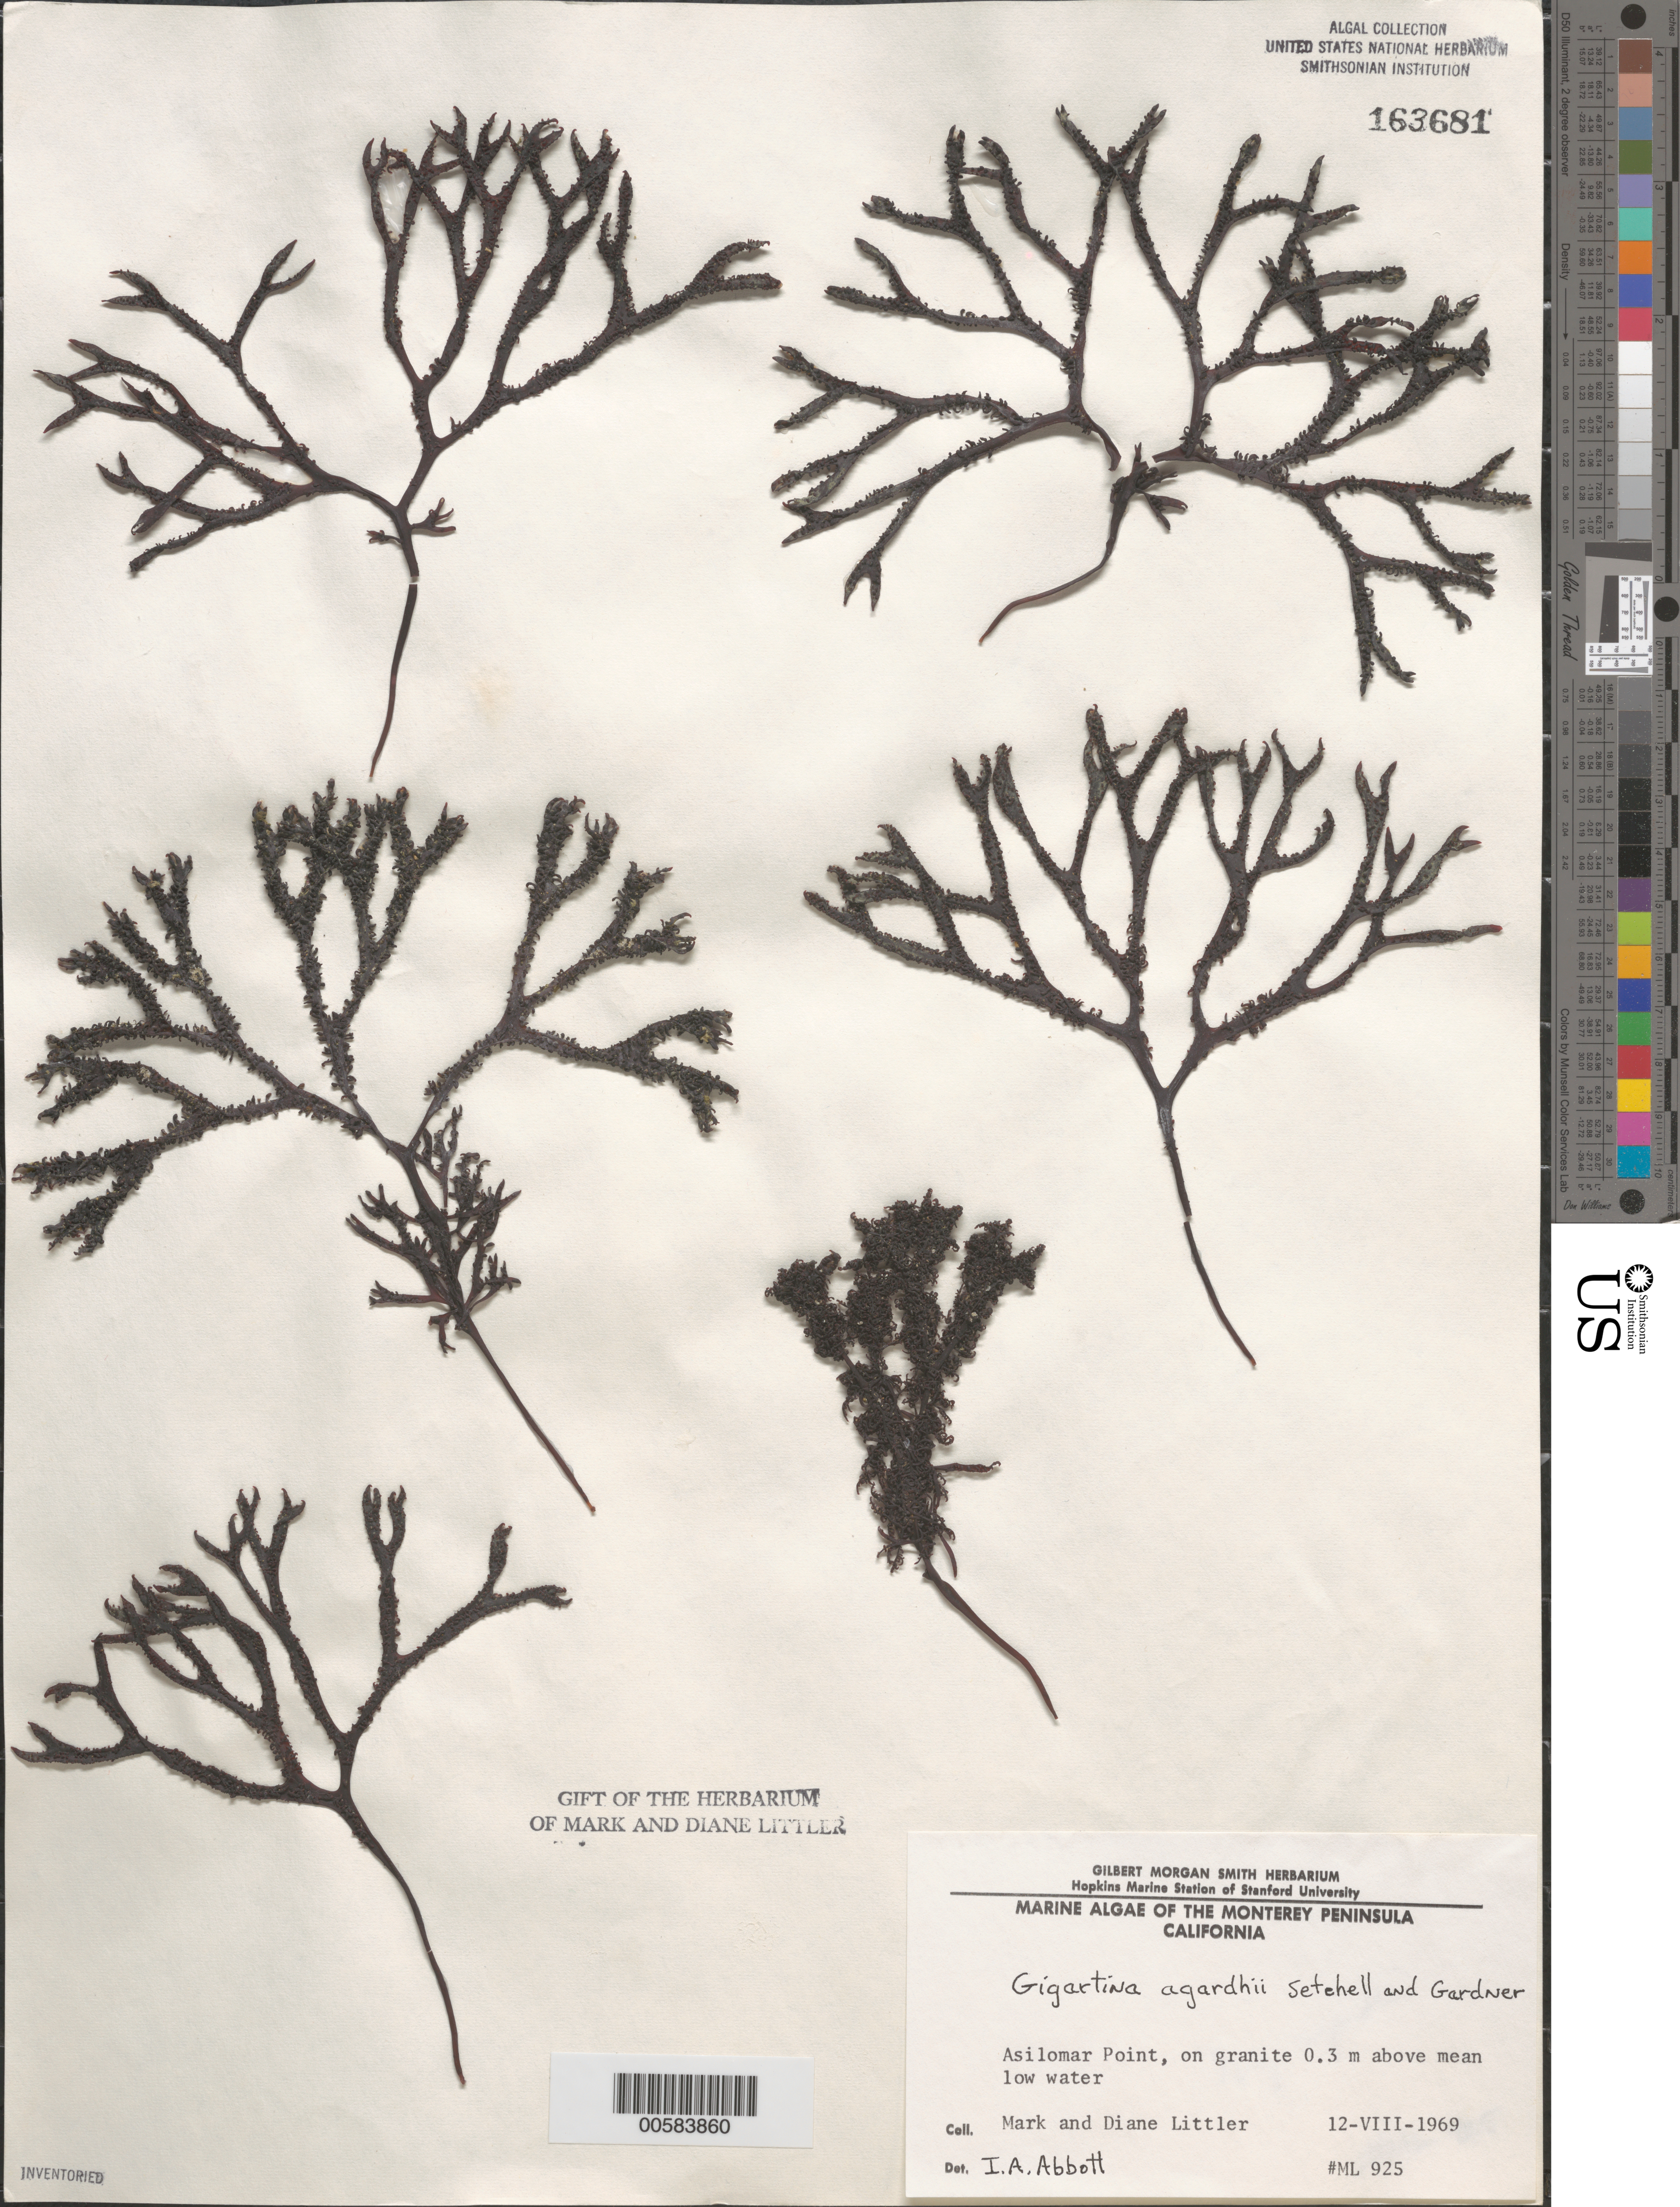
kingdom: Plantae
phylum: Rhodophyta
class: Florideophyceae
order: Gigartinales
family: Phyllophoraceae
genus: Mastocarpus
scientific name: Mastocarpus agardhii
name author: (Setchell & N.L. Gardner) S.C. Lindstrom et al.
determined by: Algae name updating Project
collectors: M. M. Littler & D. S. Littler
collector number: ML 925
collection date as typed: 12 Aug 1969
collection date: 1969-08-12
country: United States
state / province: California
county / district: Monterey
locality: Asilomar Point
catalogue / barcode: US 163681